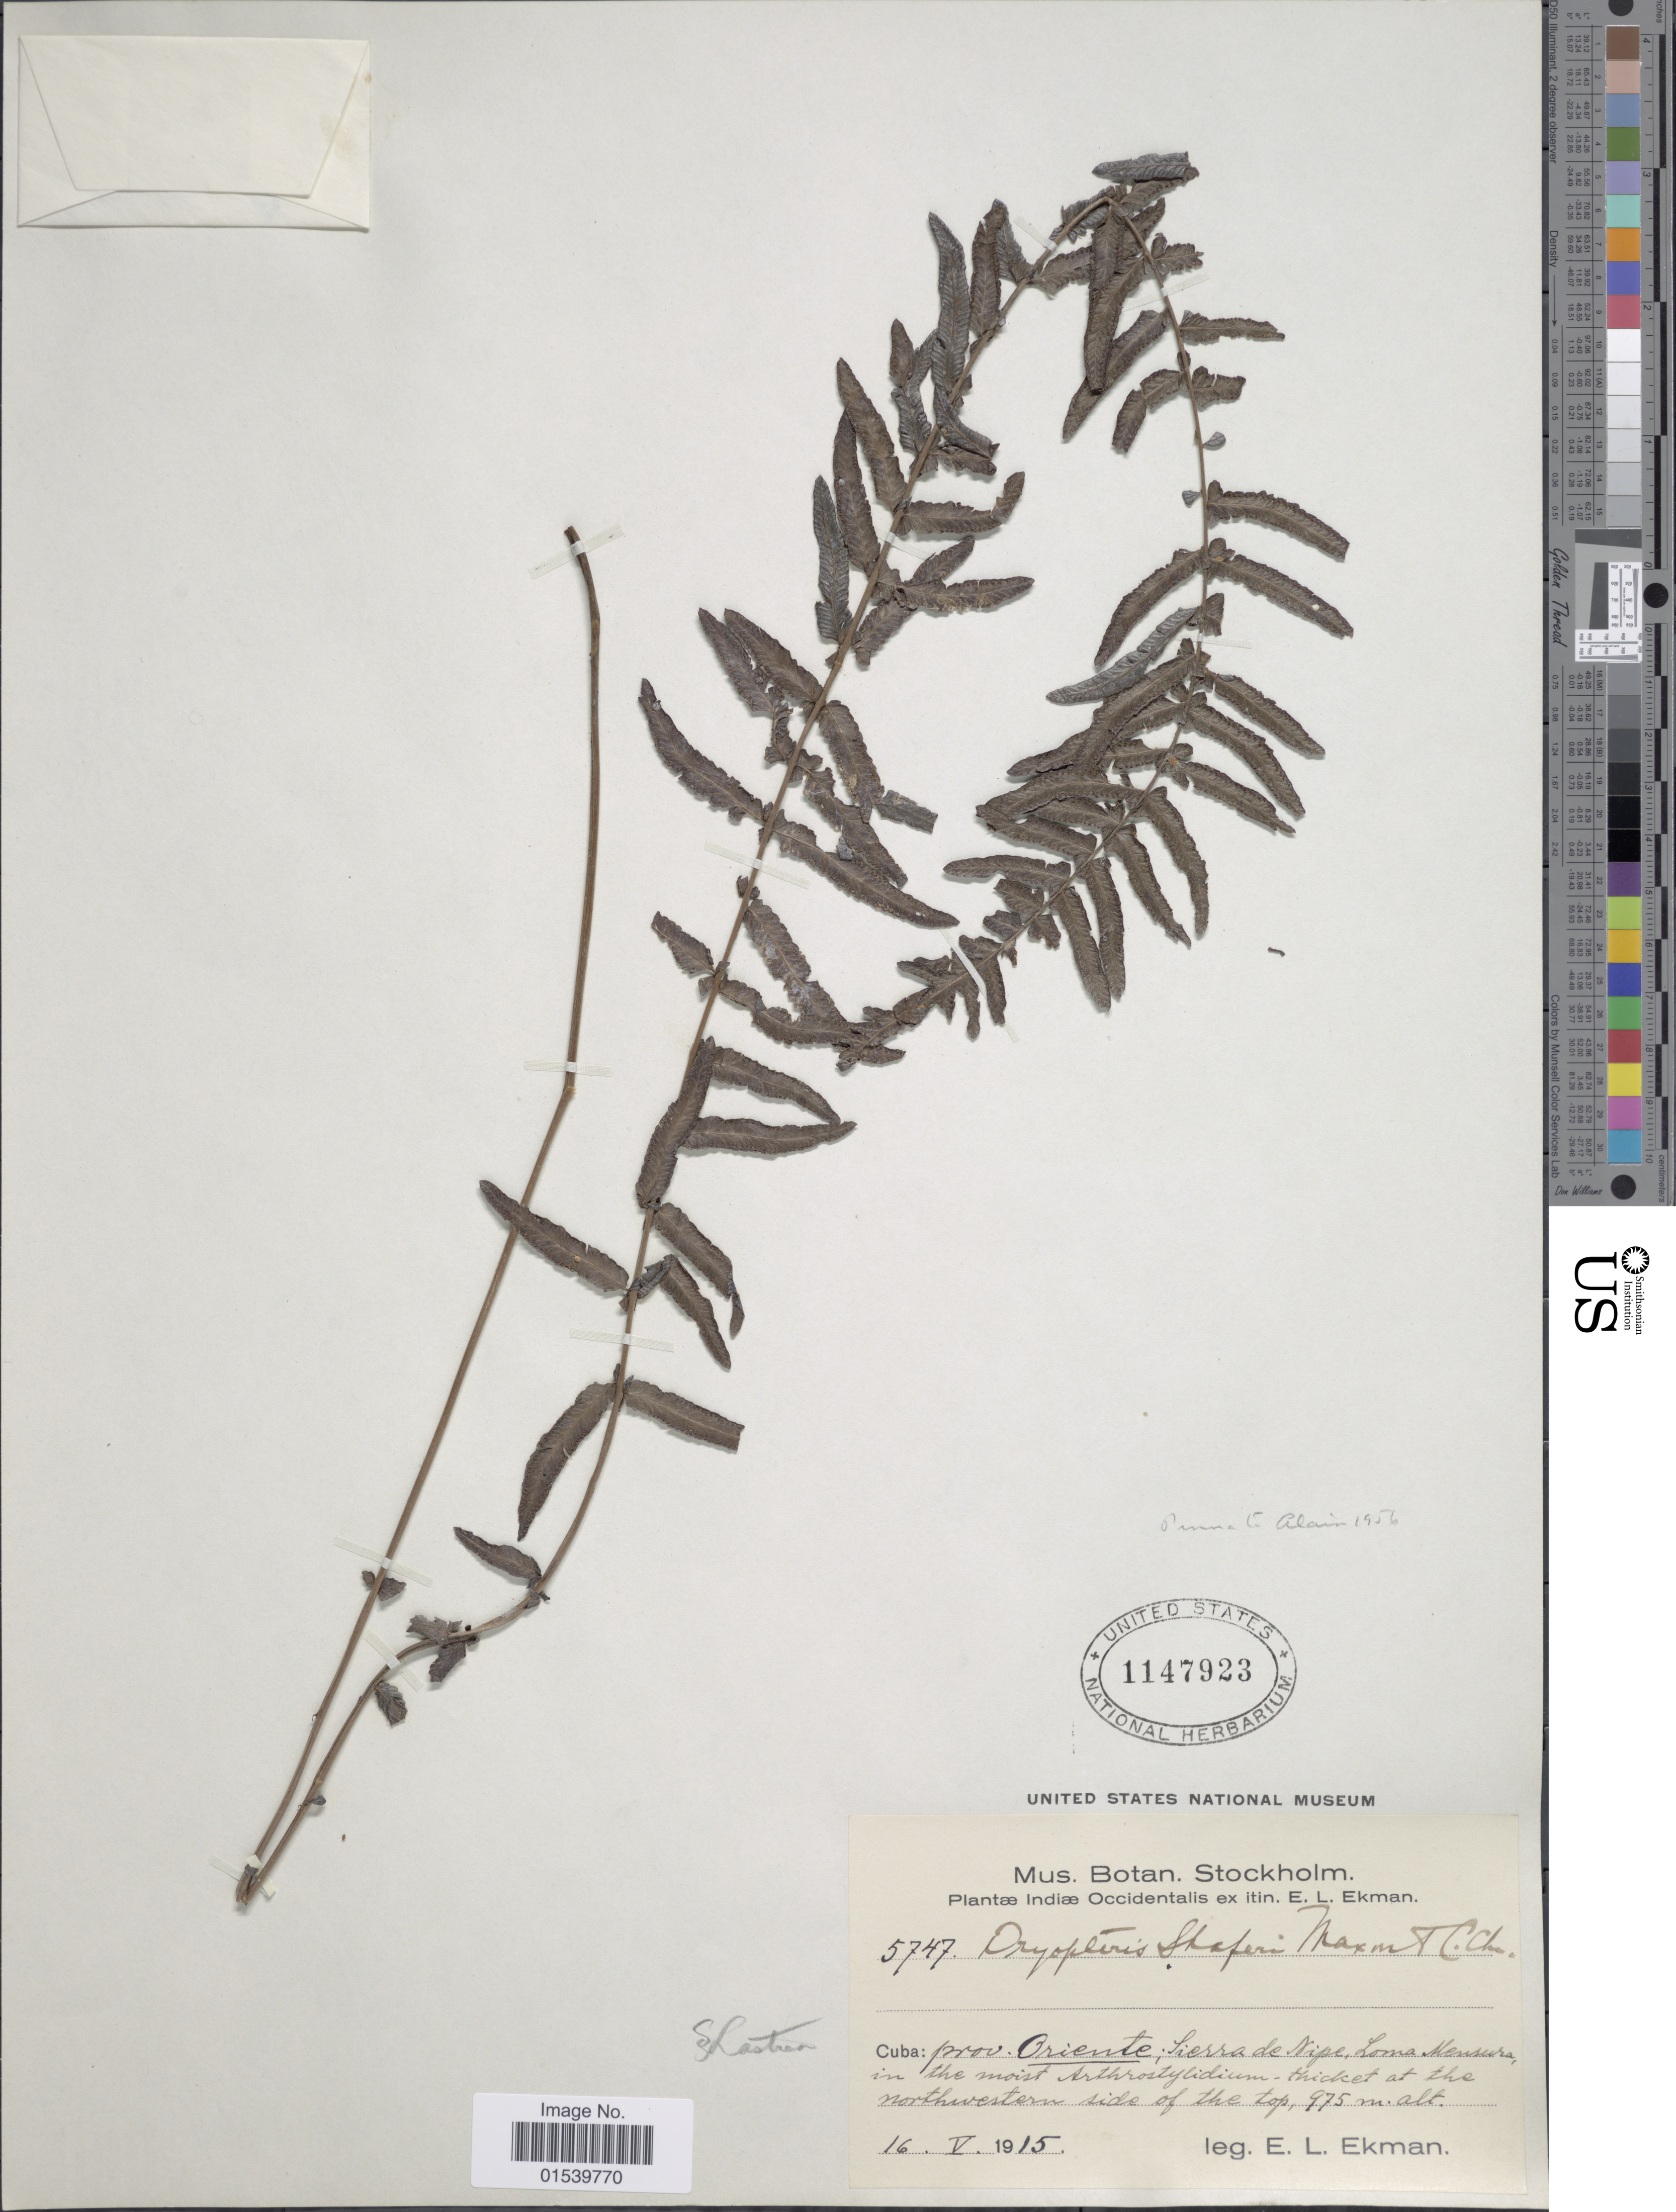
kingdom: Plantae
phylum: Tracheophyta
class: Polypodiopsida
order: Polypodiales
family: Thelypteridaceae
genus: Amauropelta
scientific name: Amauropelta shaferi (Maxon & C. Chr.) comb. nov., ined 2015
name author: (Maxon & C. Chr.)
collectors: E. L. Ekman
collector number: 5747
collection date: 1915-05-16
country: Cuba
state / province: Oriente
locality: Sierra de Nipe, Loma, Mensura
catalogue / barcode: US 1147923